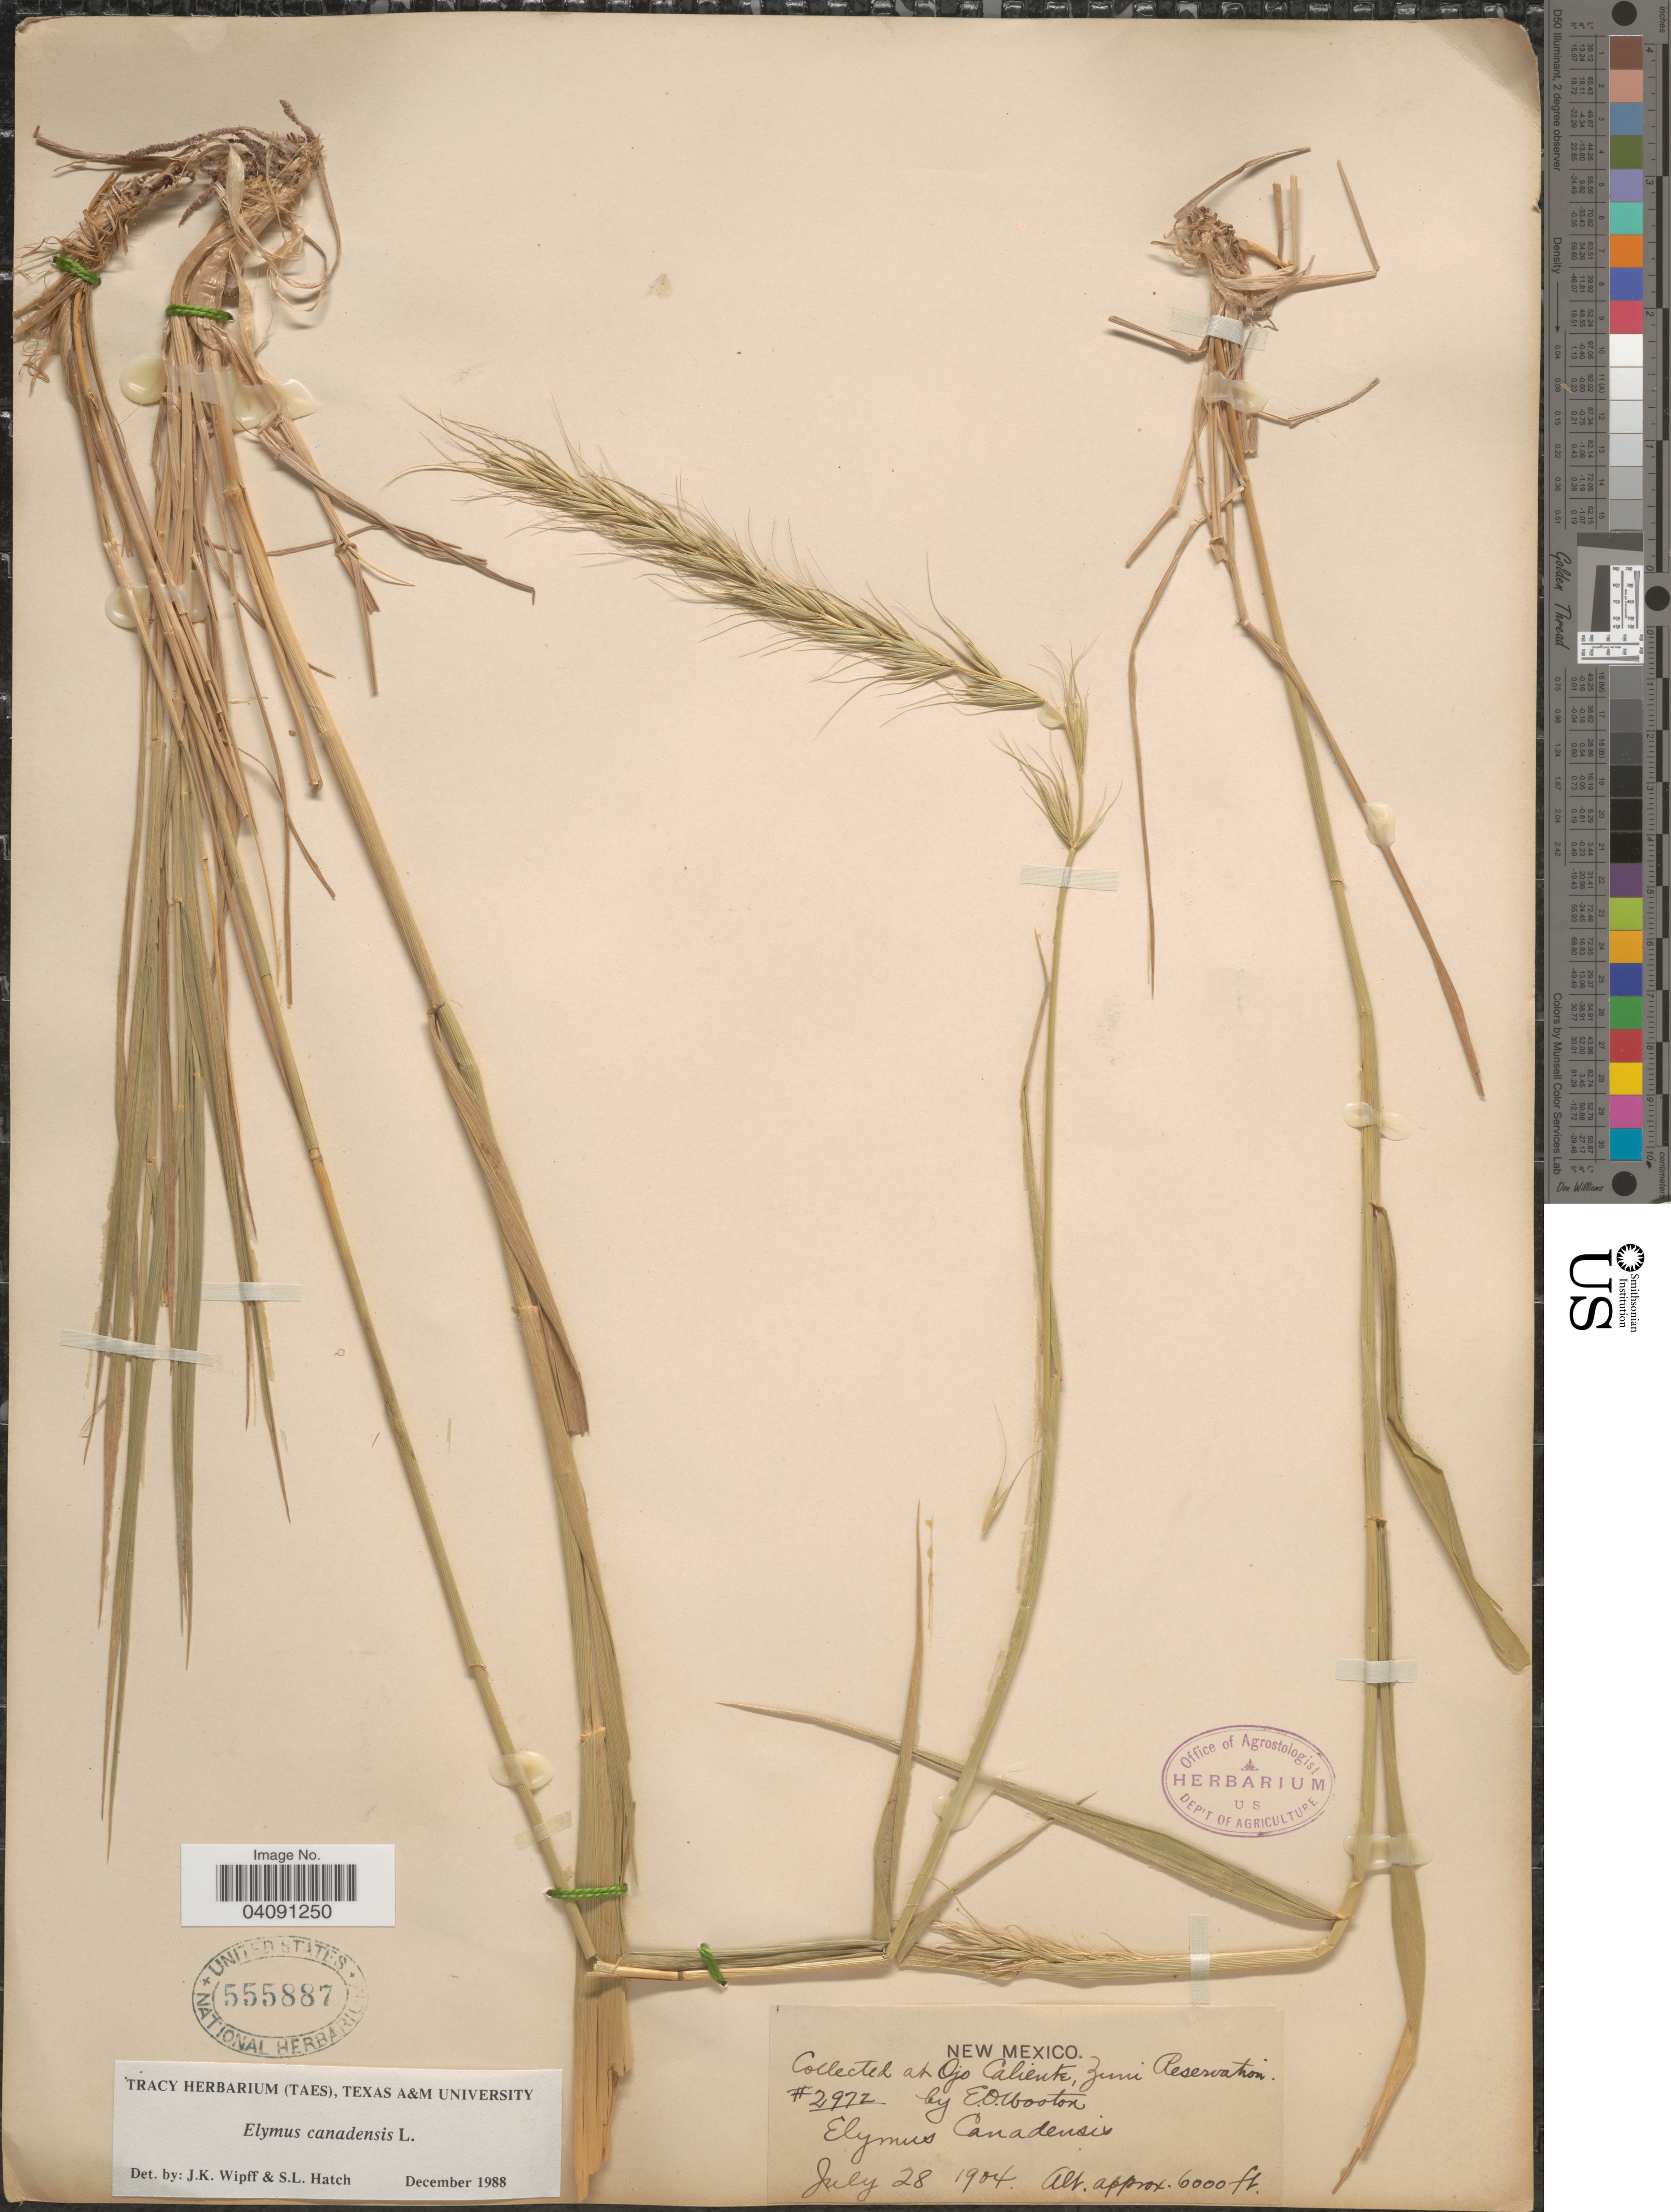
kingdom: Plantae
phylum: Tracheophyta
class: Liliopsida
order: Poales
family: Poaceae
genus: Elymus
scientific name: Elymus canadensis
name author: L.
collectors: E. O. Wooton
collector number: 2972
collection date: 1904-07-28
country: United States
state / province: New Mexico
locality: Ojo Caliente Zuni Reservation.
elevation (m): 1829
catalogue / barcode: US 555887